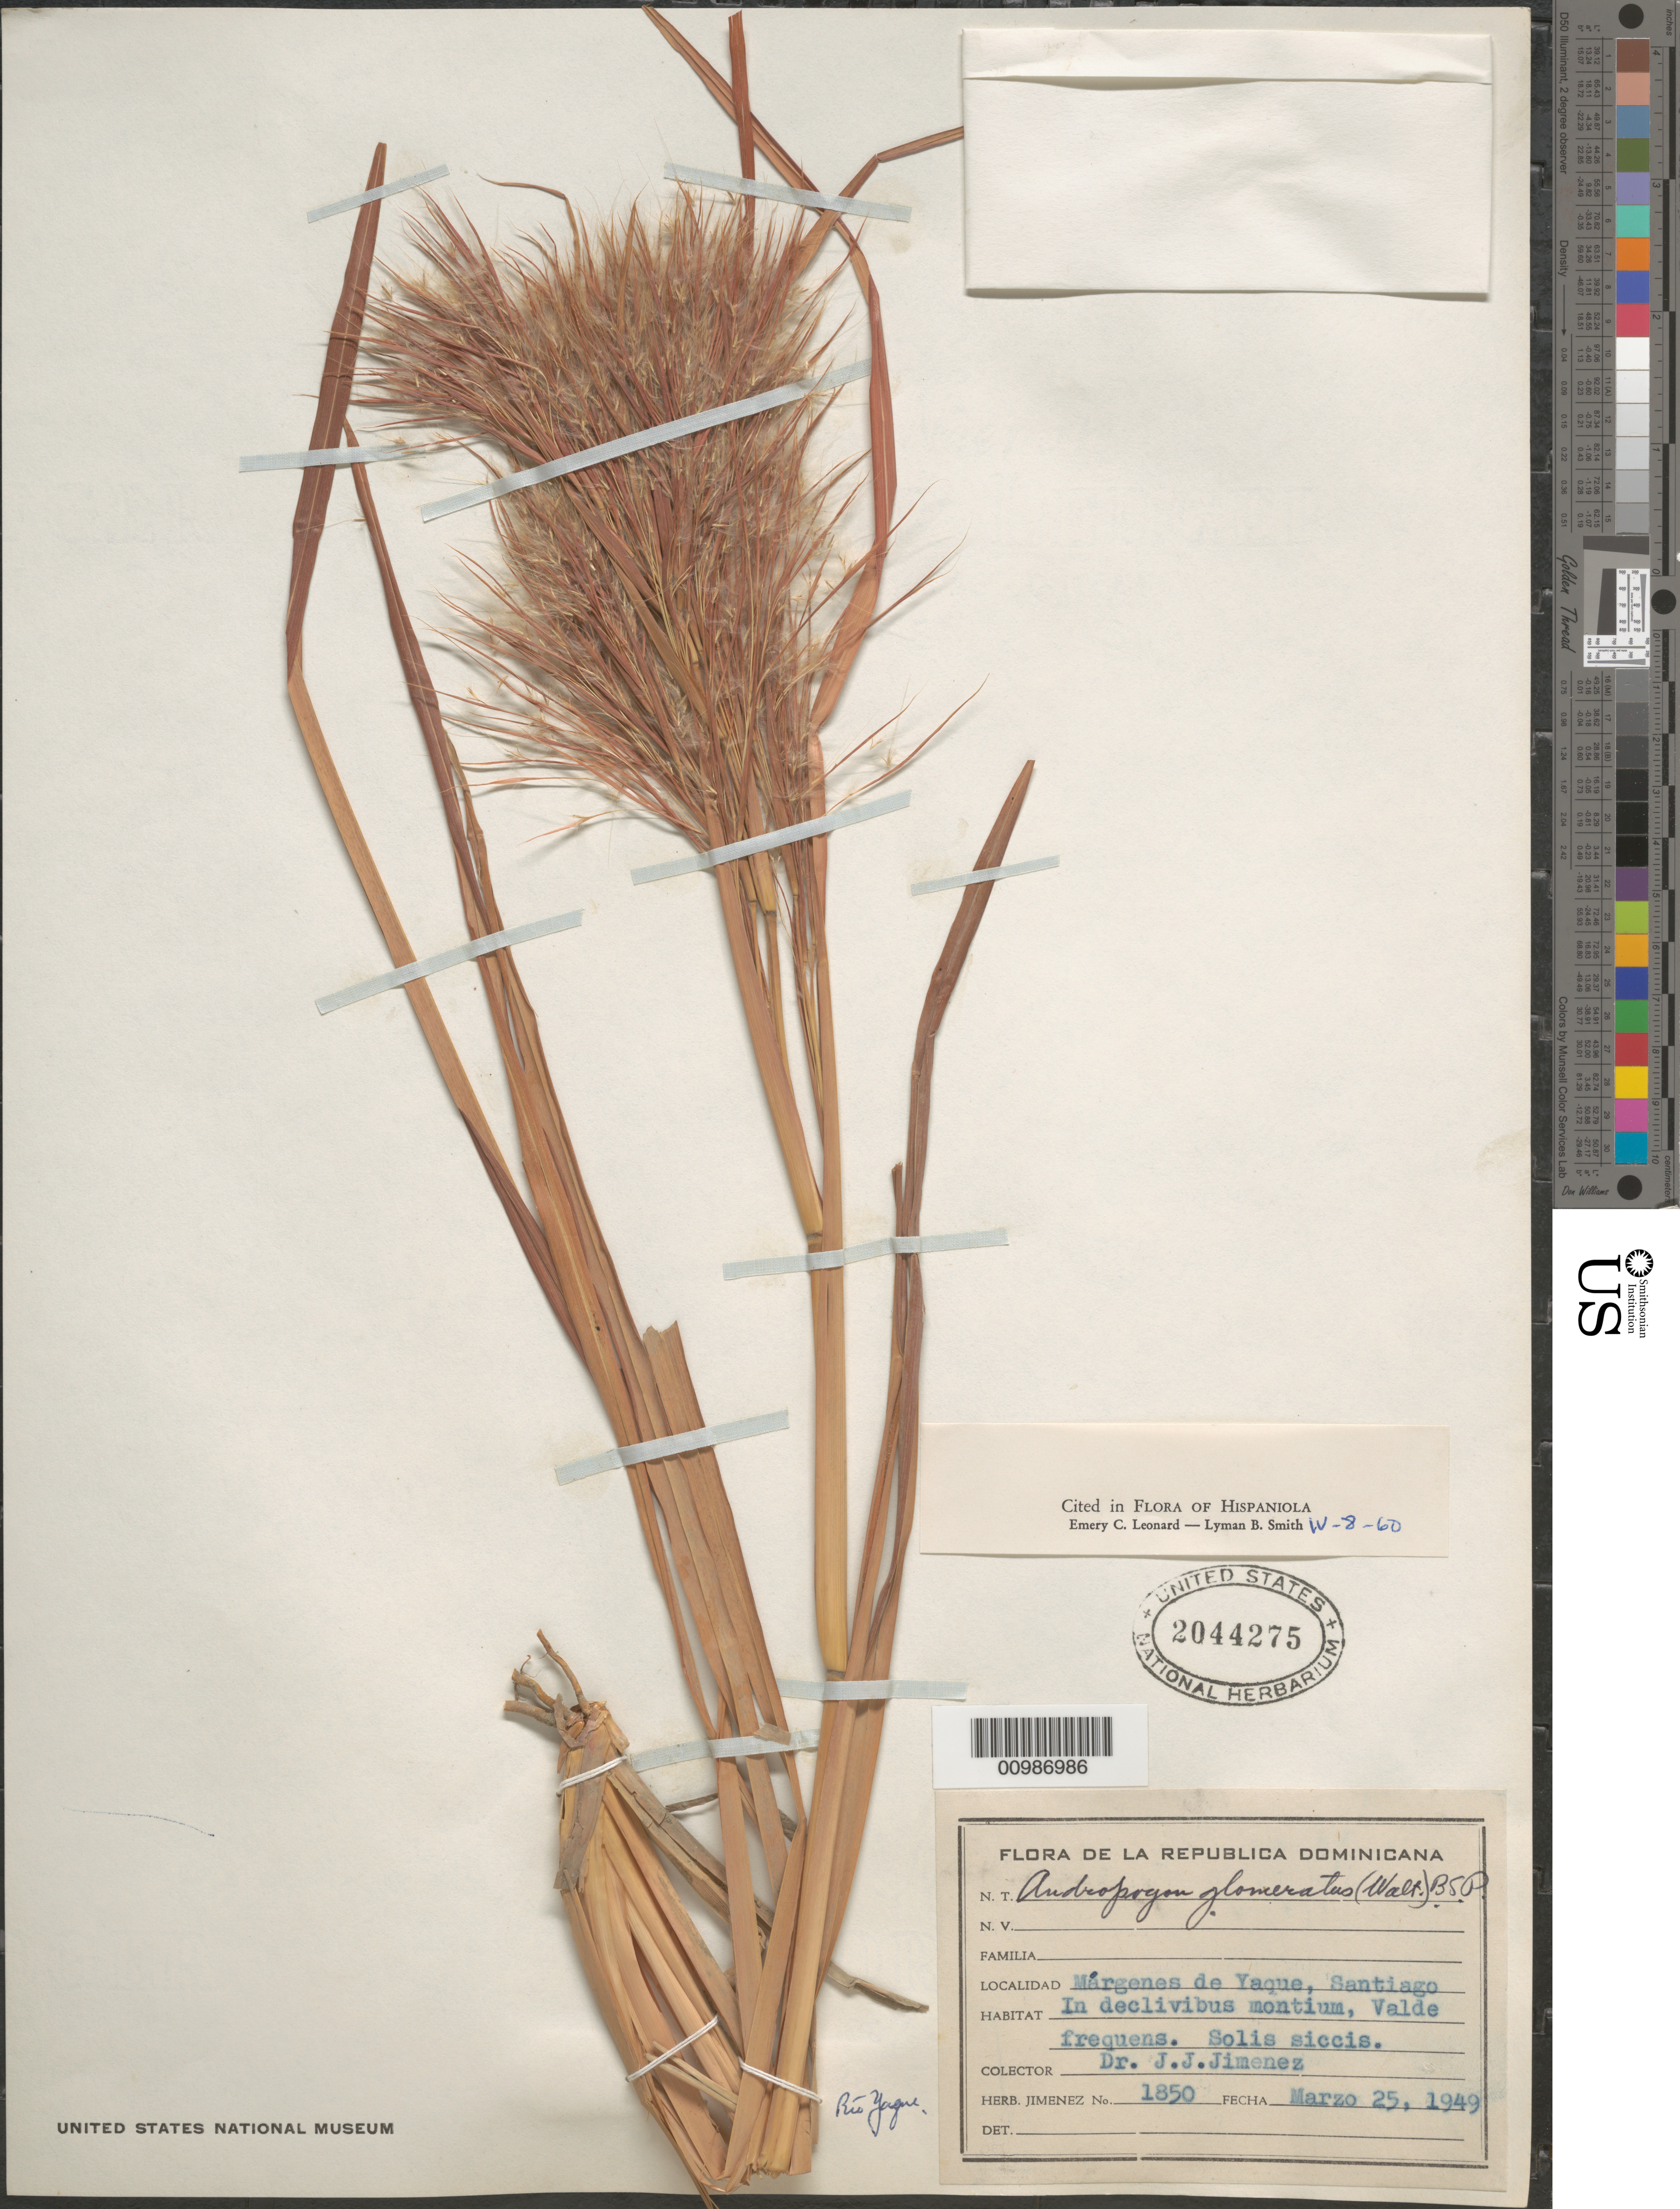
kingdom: Plantae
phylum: Tracheophyta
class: Liliopsida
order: Poales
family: Poaceae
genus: Andropogon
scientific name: Andropogon glomeratus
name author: (Walter) Britton, Stearns & Poggenb.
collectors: J. J. Jiménez Almonte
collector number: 1850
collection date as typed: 25 Mar 1949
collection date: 1949-03-25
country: Dominican Republic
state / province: Santiago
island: Hispaniola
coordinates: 0 N, 0 E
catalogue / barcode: US 2044275